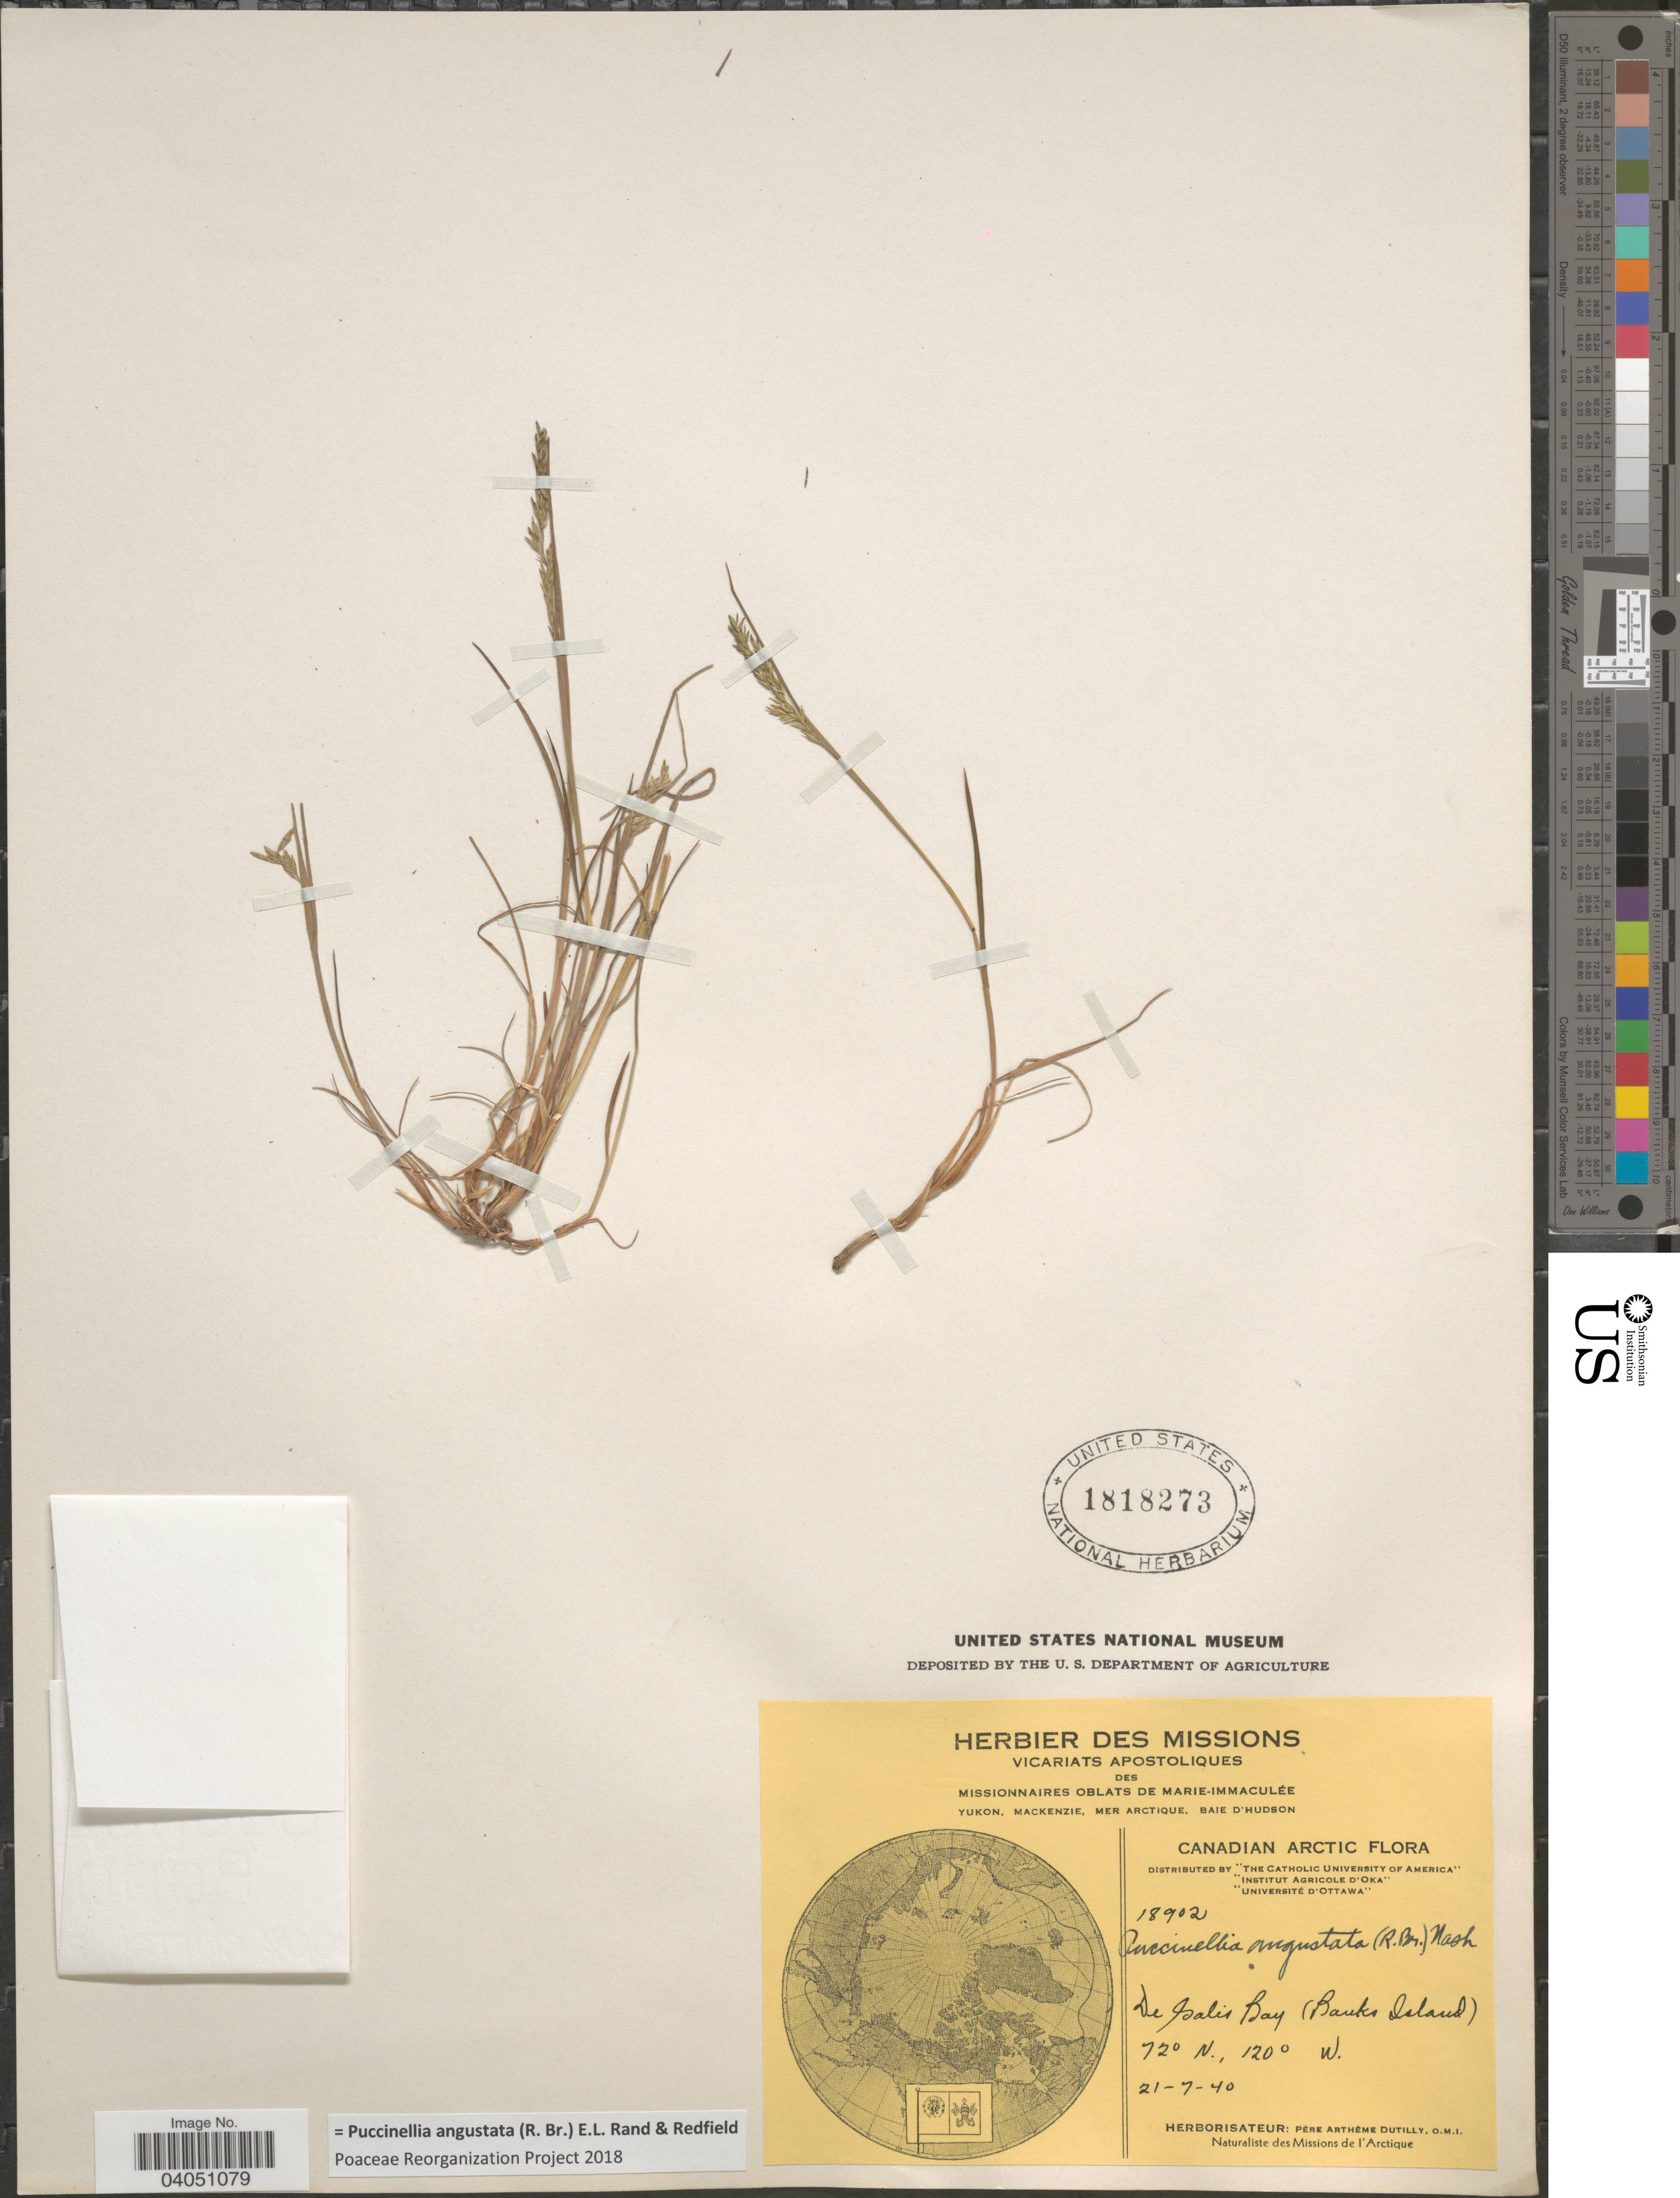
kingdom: Plantae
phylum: Tracheophyta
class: Liliopsida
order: Poales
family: Poaceae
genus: Puccinellia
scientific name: Puccinellia angustata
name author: (R. Br.) Nash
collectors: P. Dutilly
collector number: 18902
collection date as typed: Transcribed d/m/y: 21/7/40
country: Canada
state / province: Northwest Territories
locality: Canadian Arctic. De Salis Bay (Banks Island).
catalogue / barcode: US 1818273